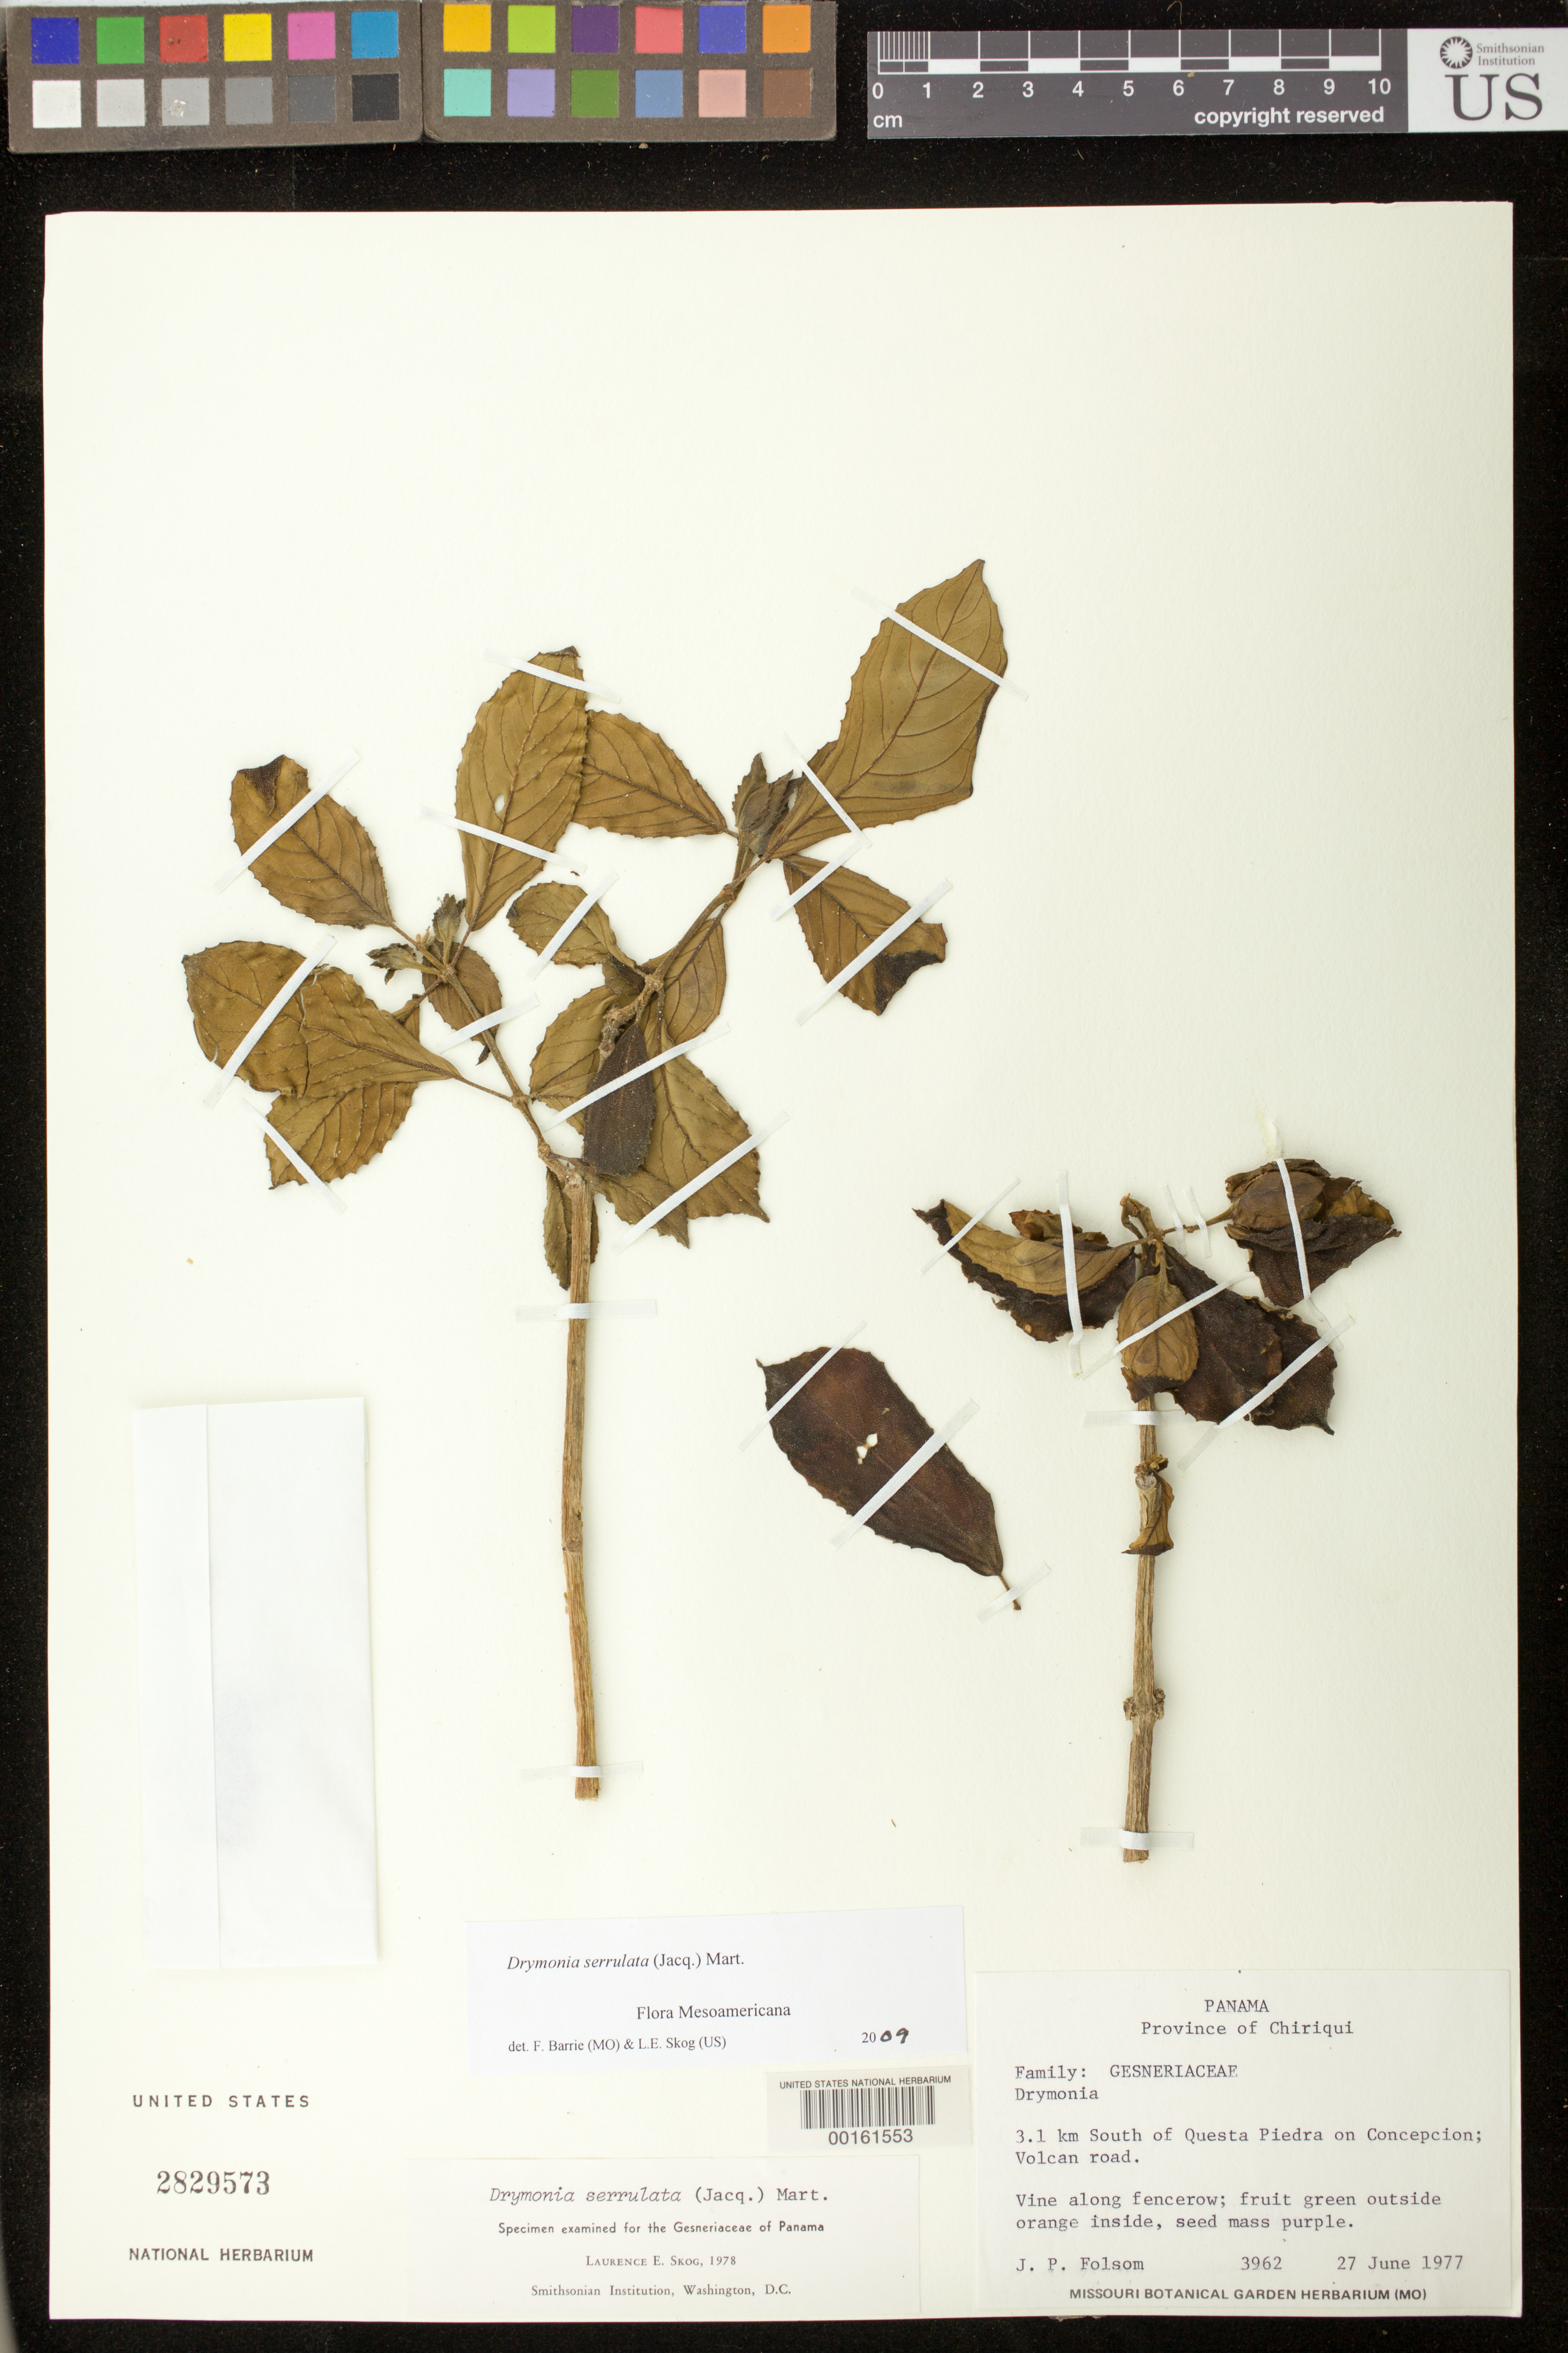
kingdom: Plantae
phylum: Tracheophyta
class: Magnoliopsida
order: Lamiales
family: Gesneriaceae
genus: Drymonia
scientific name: Drymonia serrulata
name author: (Jacq.) Mart.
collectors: J. P. Folsom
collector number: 3962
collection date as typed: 27 Jun 1977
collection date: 1977-06-27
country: Panama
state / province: Chiriquí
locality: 3.1 km S of Questa Piedra on Concepcion Volcan road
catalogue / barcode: US 2829573